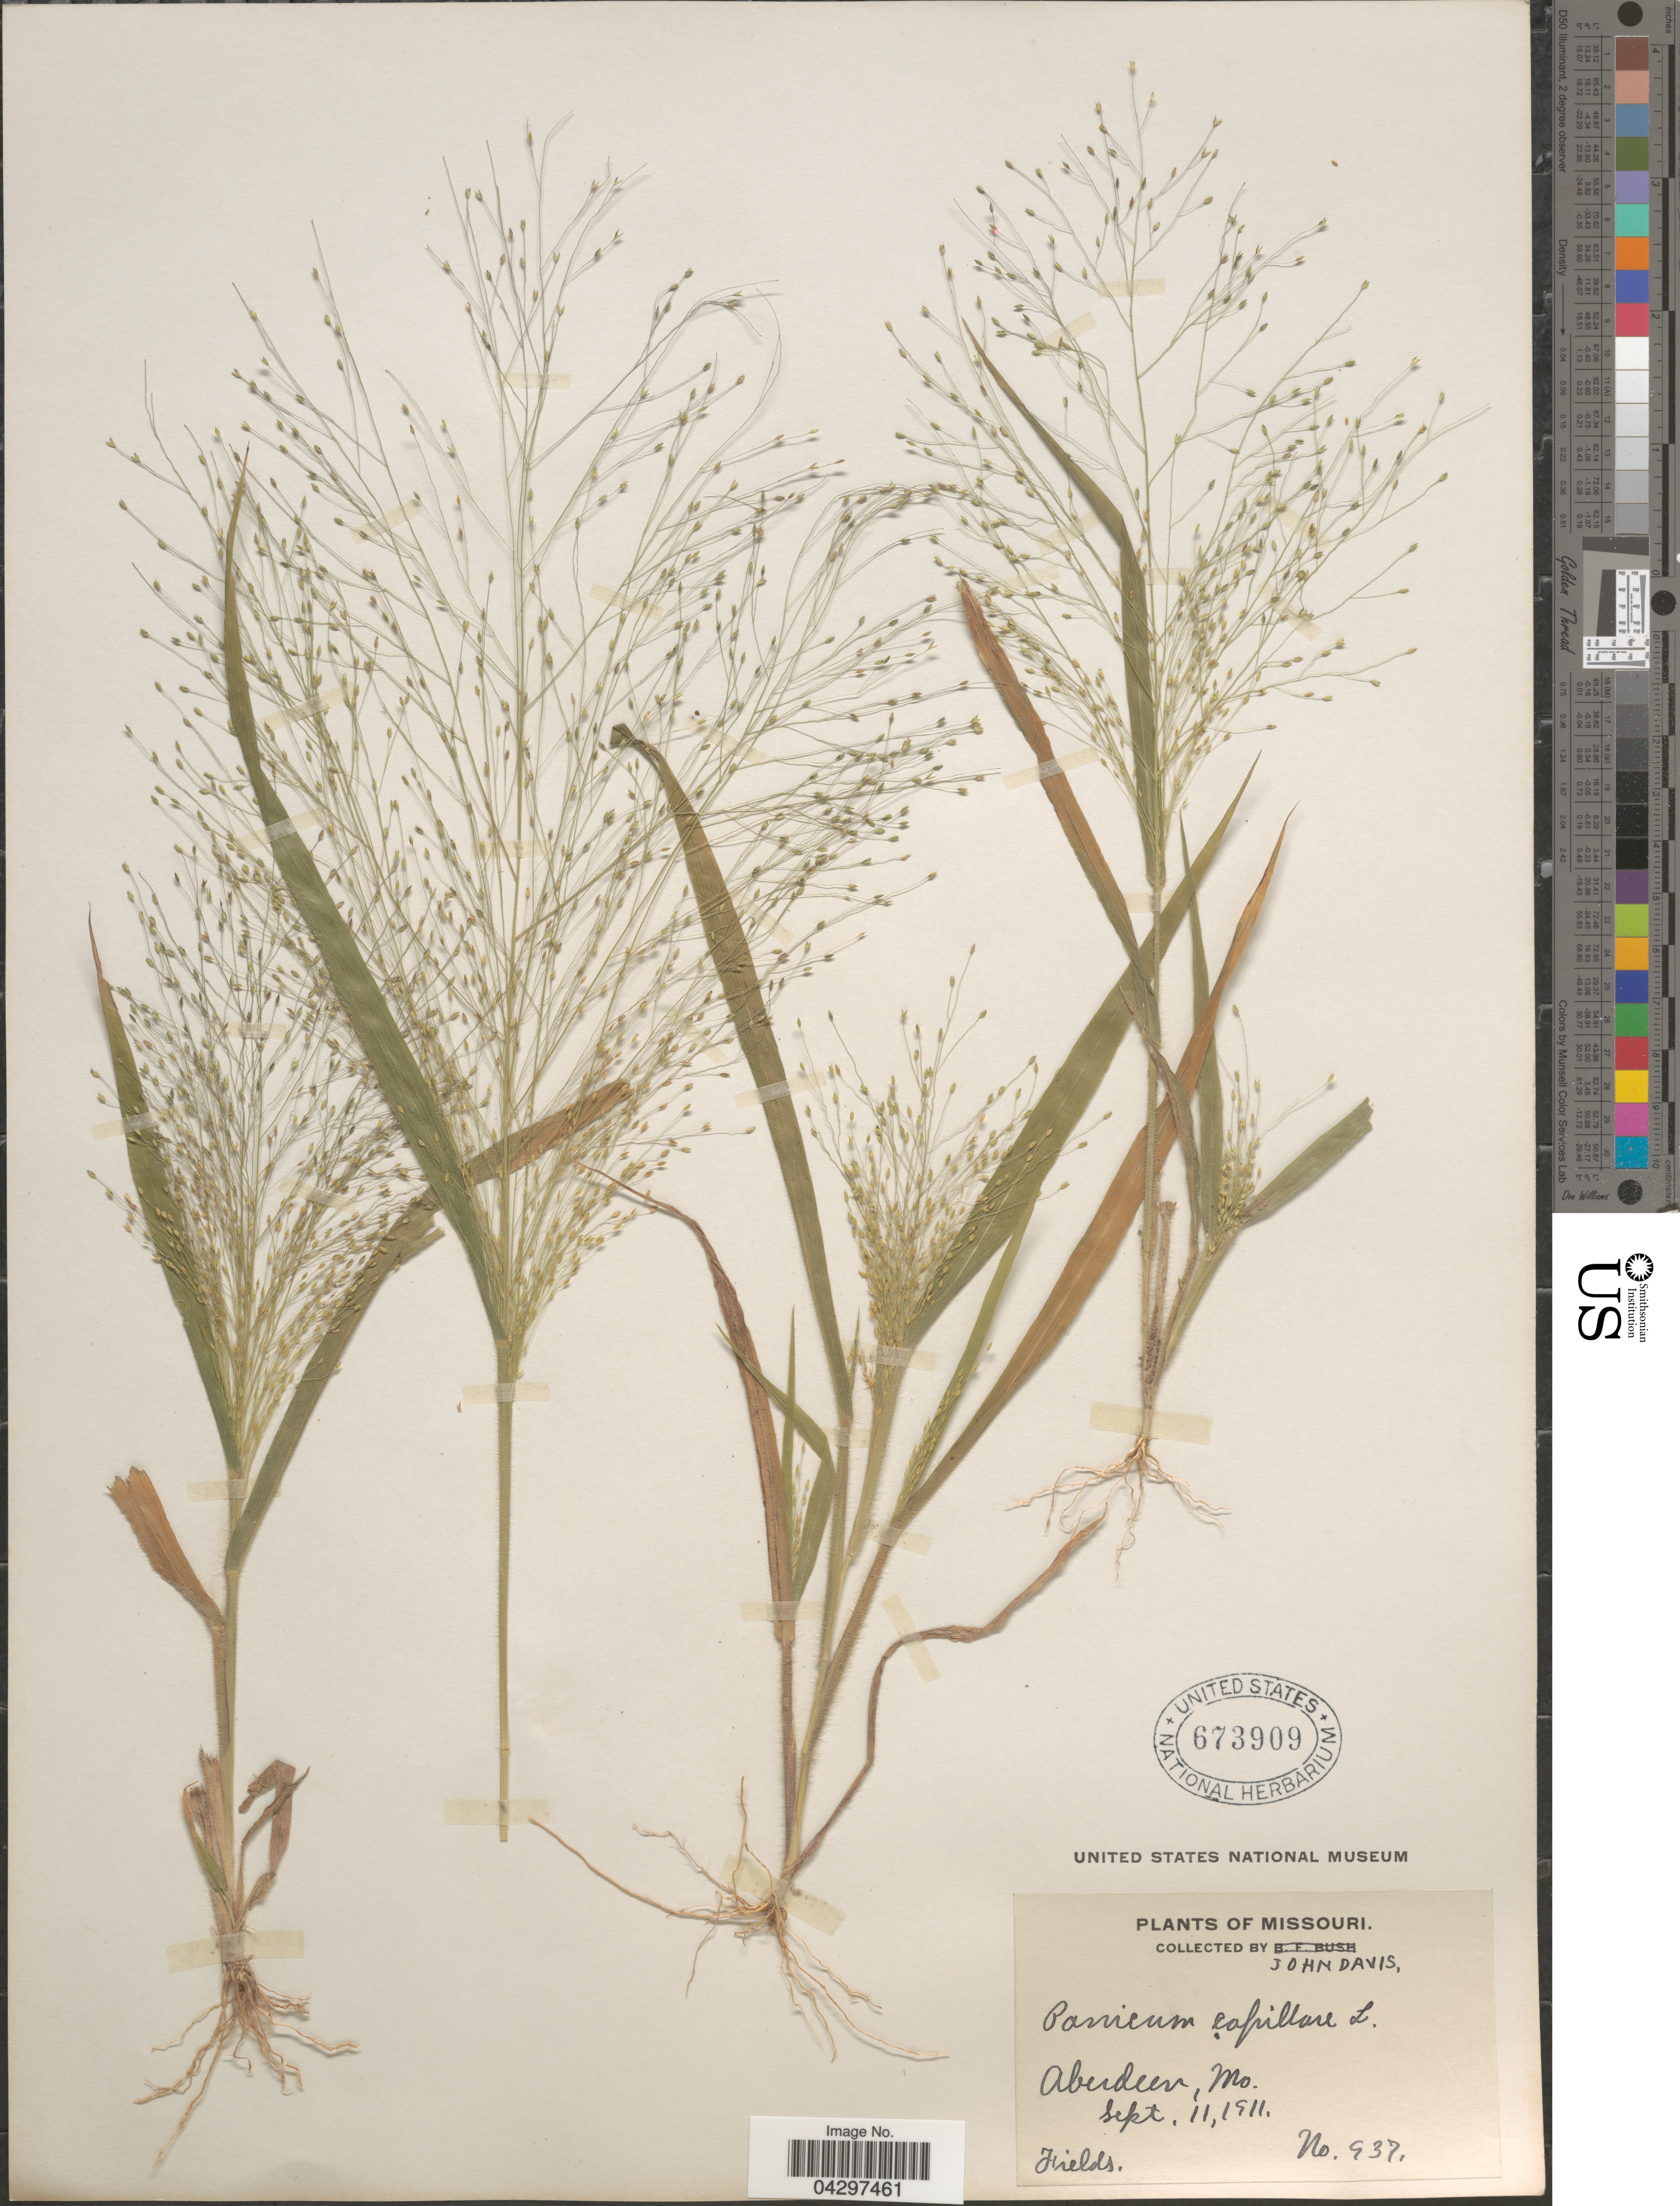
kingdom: Plantae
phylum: Tracheophyta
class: Liliopsida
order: Poales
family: Poaceae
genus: Panicum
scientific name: Panicum capillare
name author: L.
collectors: J. Davis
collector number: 937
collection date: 1911-09-11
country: United States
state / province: Missouri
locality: Aberdeen.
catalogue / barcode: US 673909